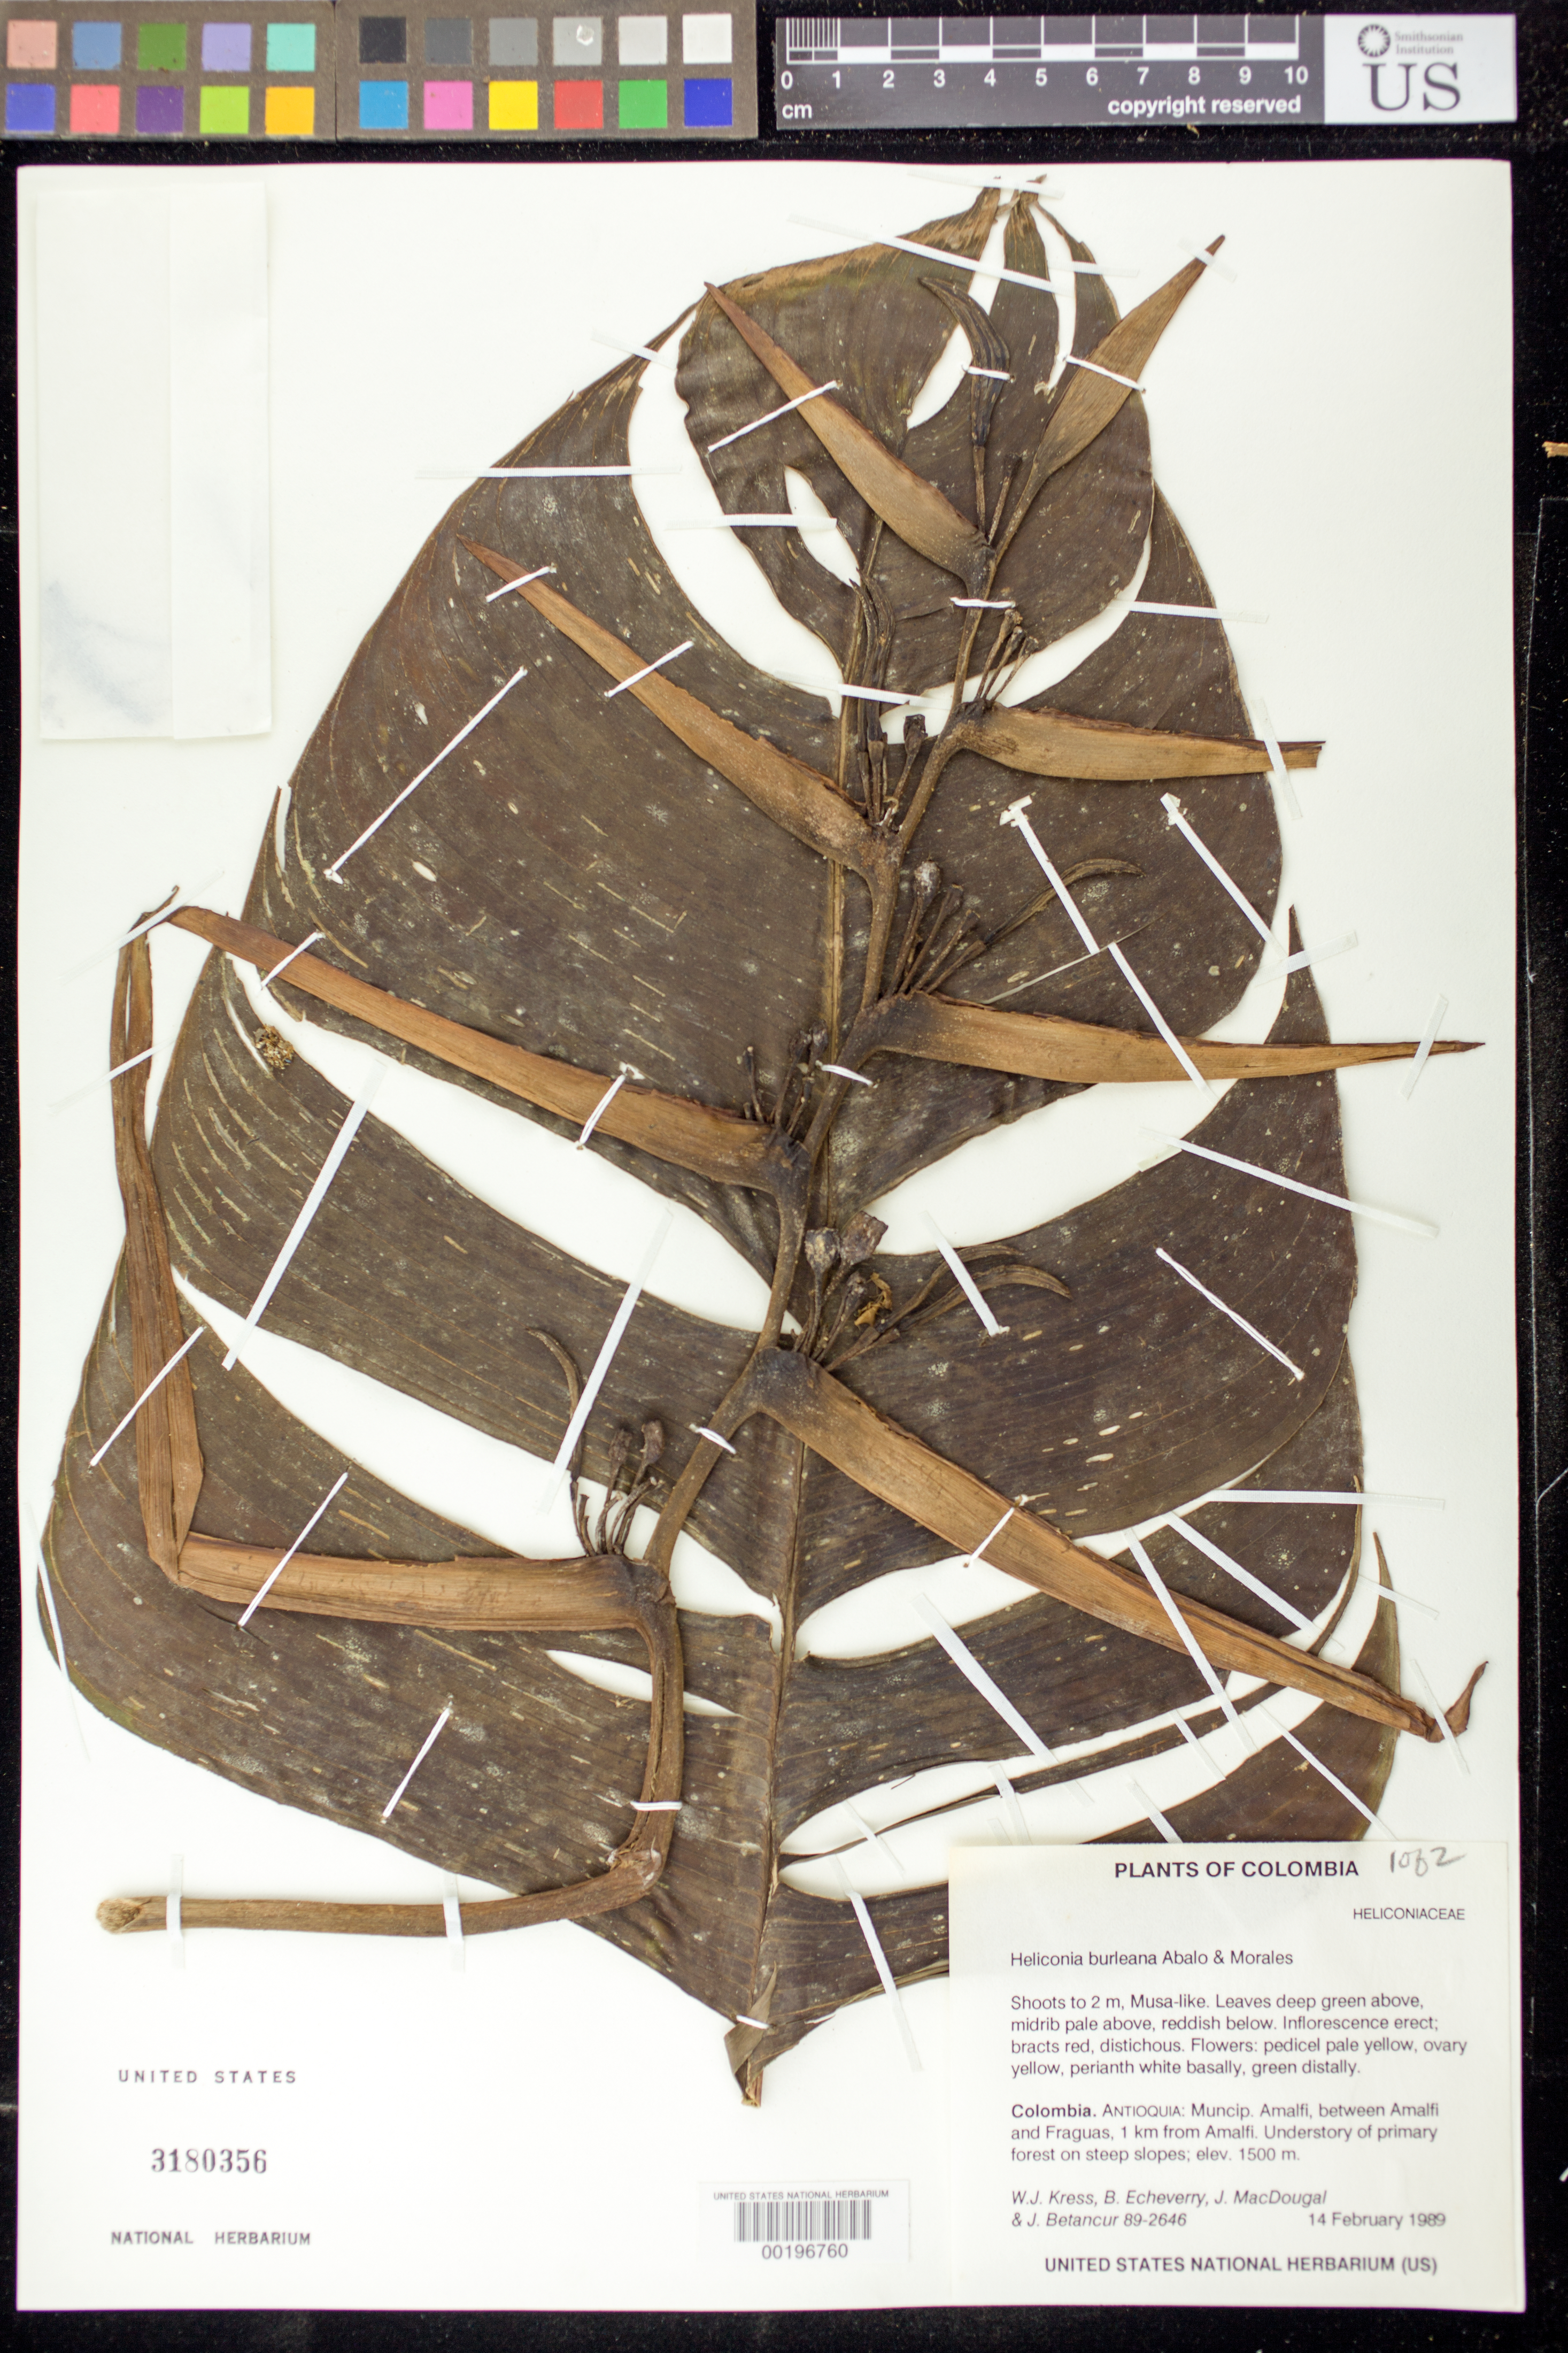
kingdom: Plantae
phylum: Tracheophyta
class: Liliopsida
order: Zingiberales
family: Heliconiaceae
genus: Heliconia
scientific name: Heliconia burleana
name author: Abalo & G. Morales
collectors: W. J. Kress, B. Echeverry, J. M. MacDougal & J. C. Betancur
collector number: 89-2646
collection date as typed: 14 Feb 1989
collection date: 1989-02-14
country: Colombia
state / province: Antioquia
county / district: Amalfi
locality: Muncip. Amalfi, between Amalfi and Fraguas, 1 km from Amalfi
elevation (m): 1500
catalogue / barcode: US 3180356